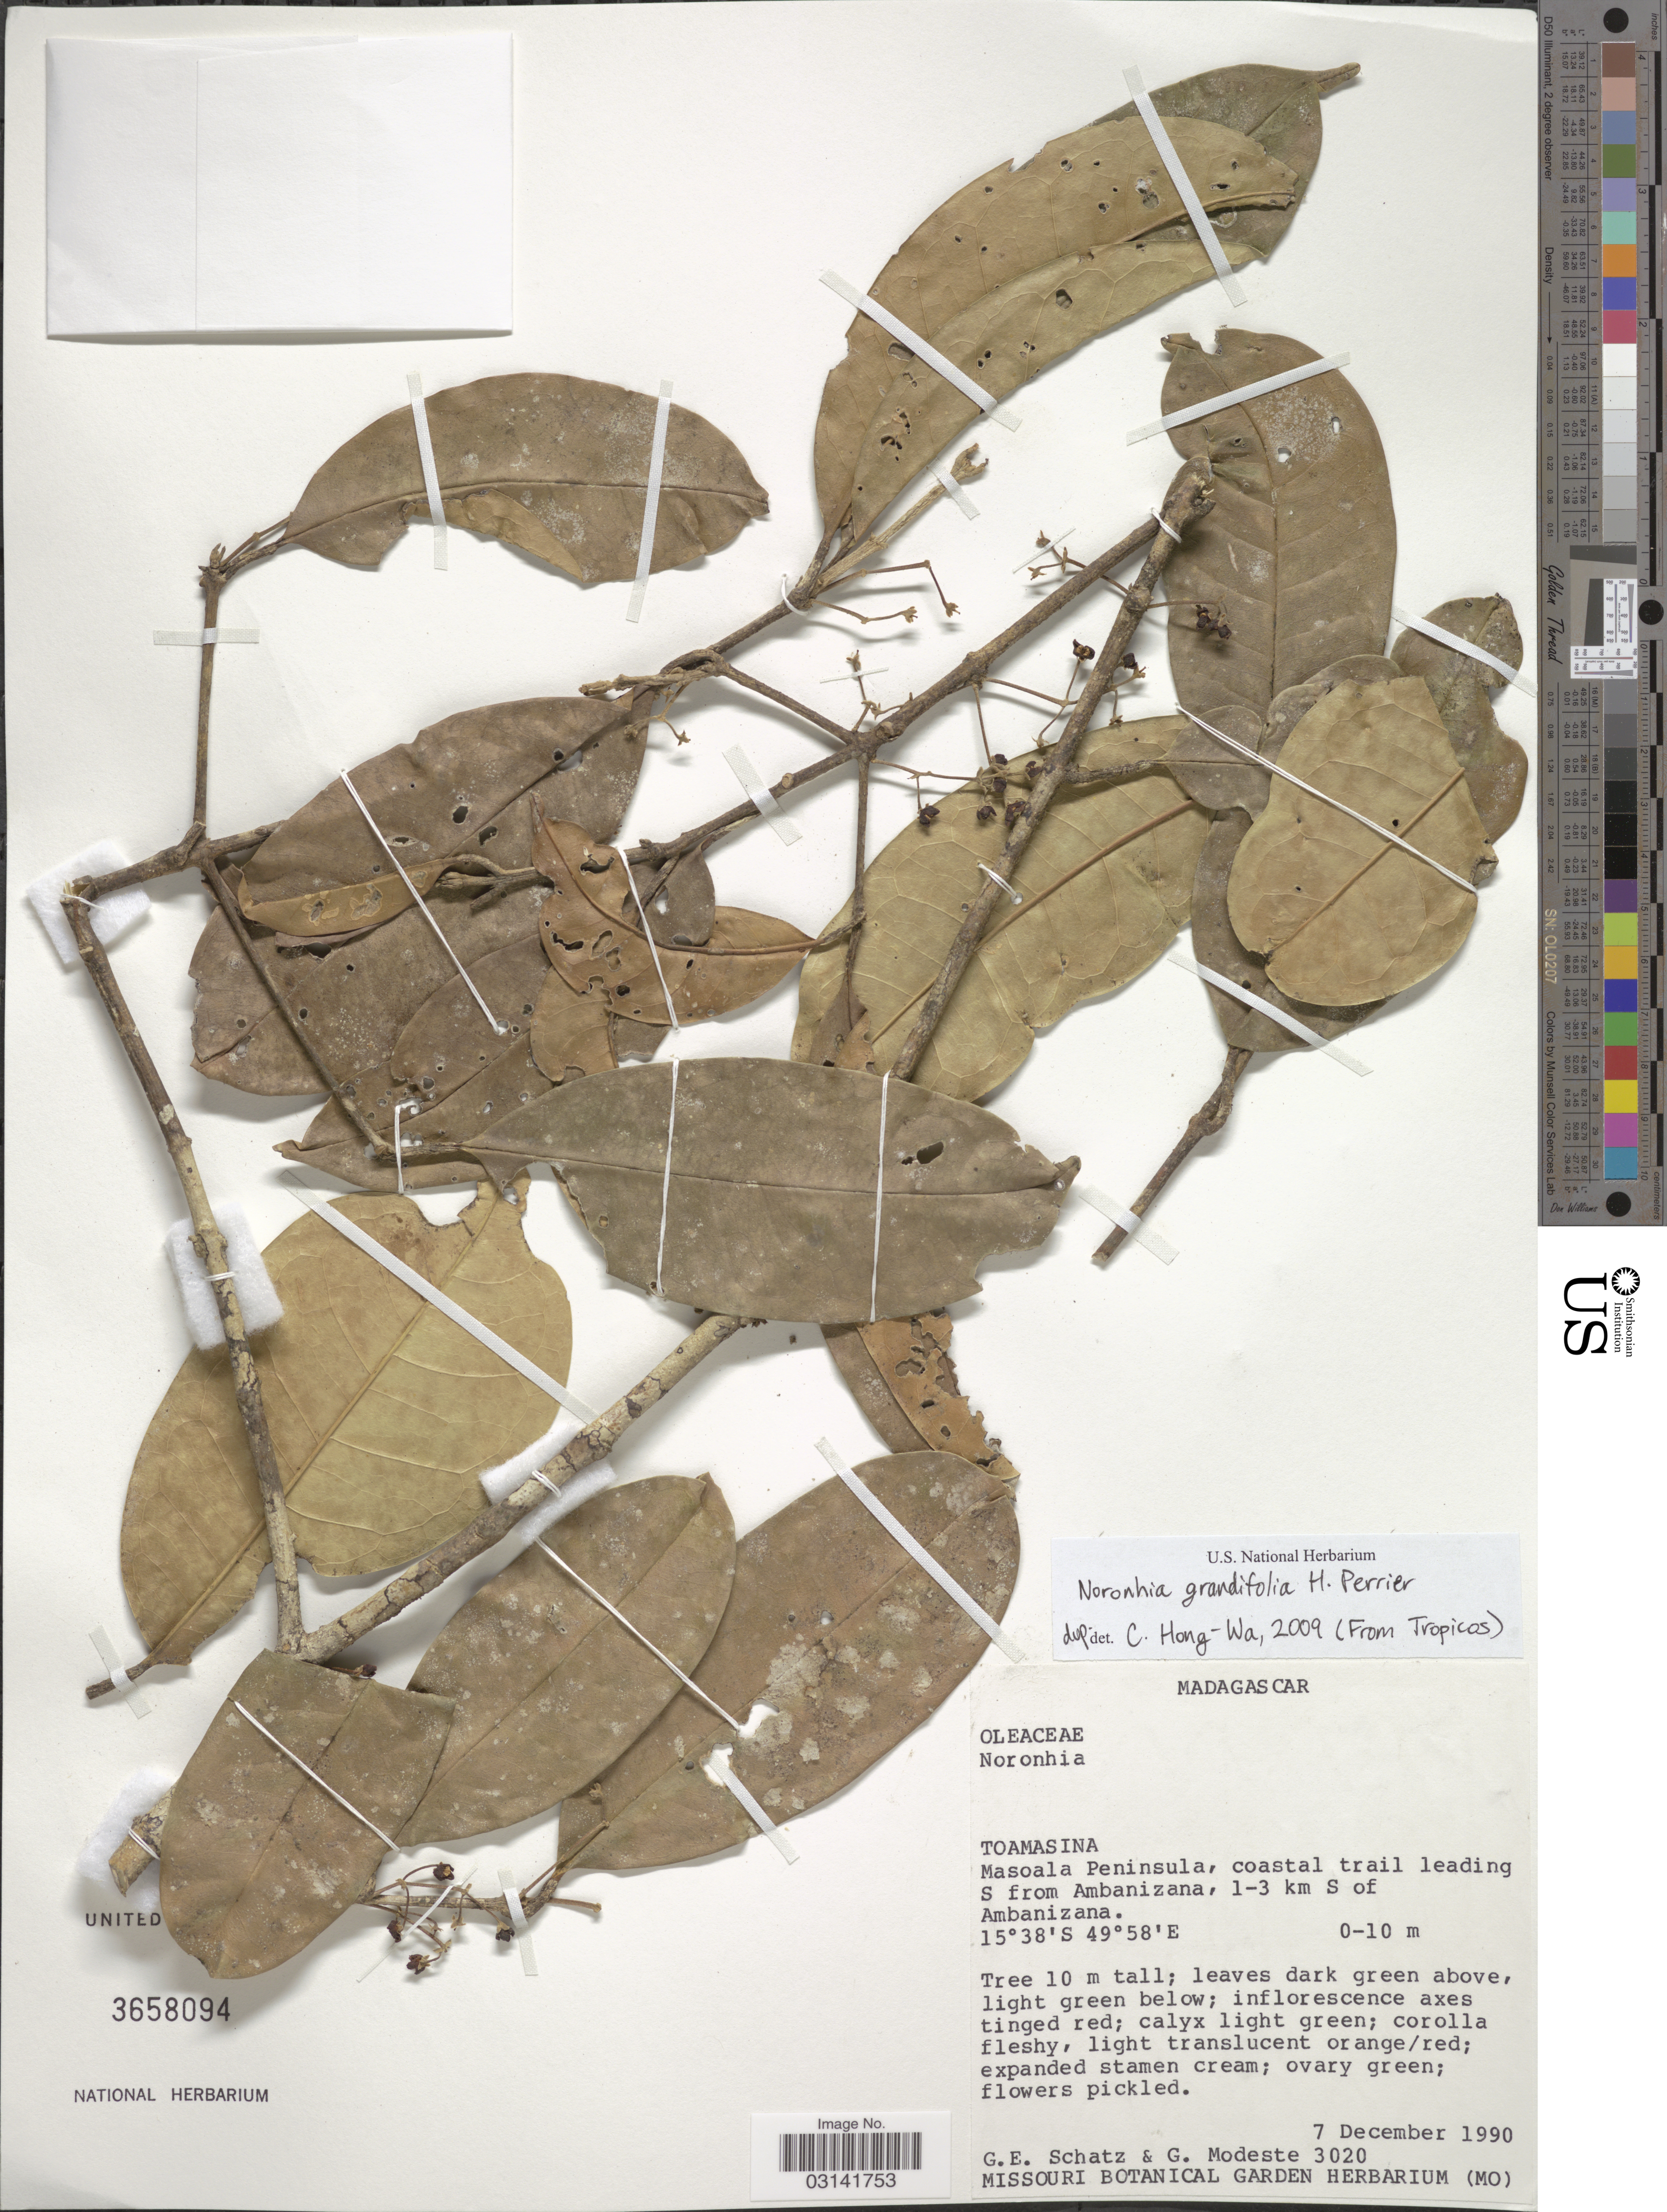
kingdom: Plantae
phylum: Tracheophyta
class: Magnoliopsida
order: Lamiales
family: Oleaceae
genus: Noronhia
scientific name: Noronhia grandifolia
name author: H. Perrier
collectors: G. Schatz & G. Modeste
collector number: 3020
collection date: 1990-12-07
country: Madagascar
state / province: Analanjirofo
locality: Masoala Peninsula, coastal trail leading S from Ambanizana, 1-3 km S of Ambanizana.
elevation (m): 0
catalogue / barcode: US 3658094